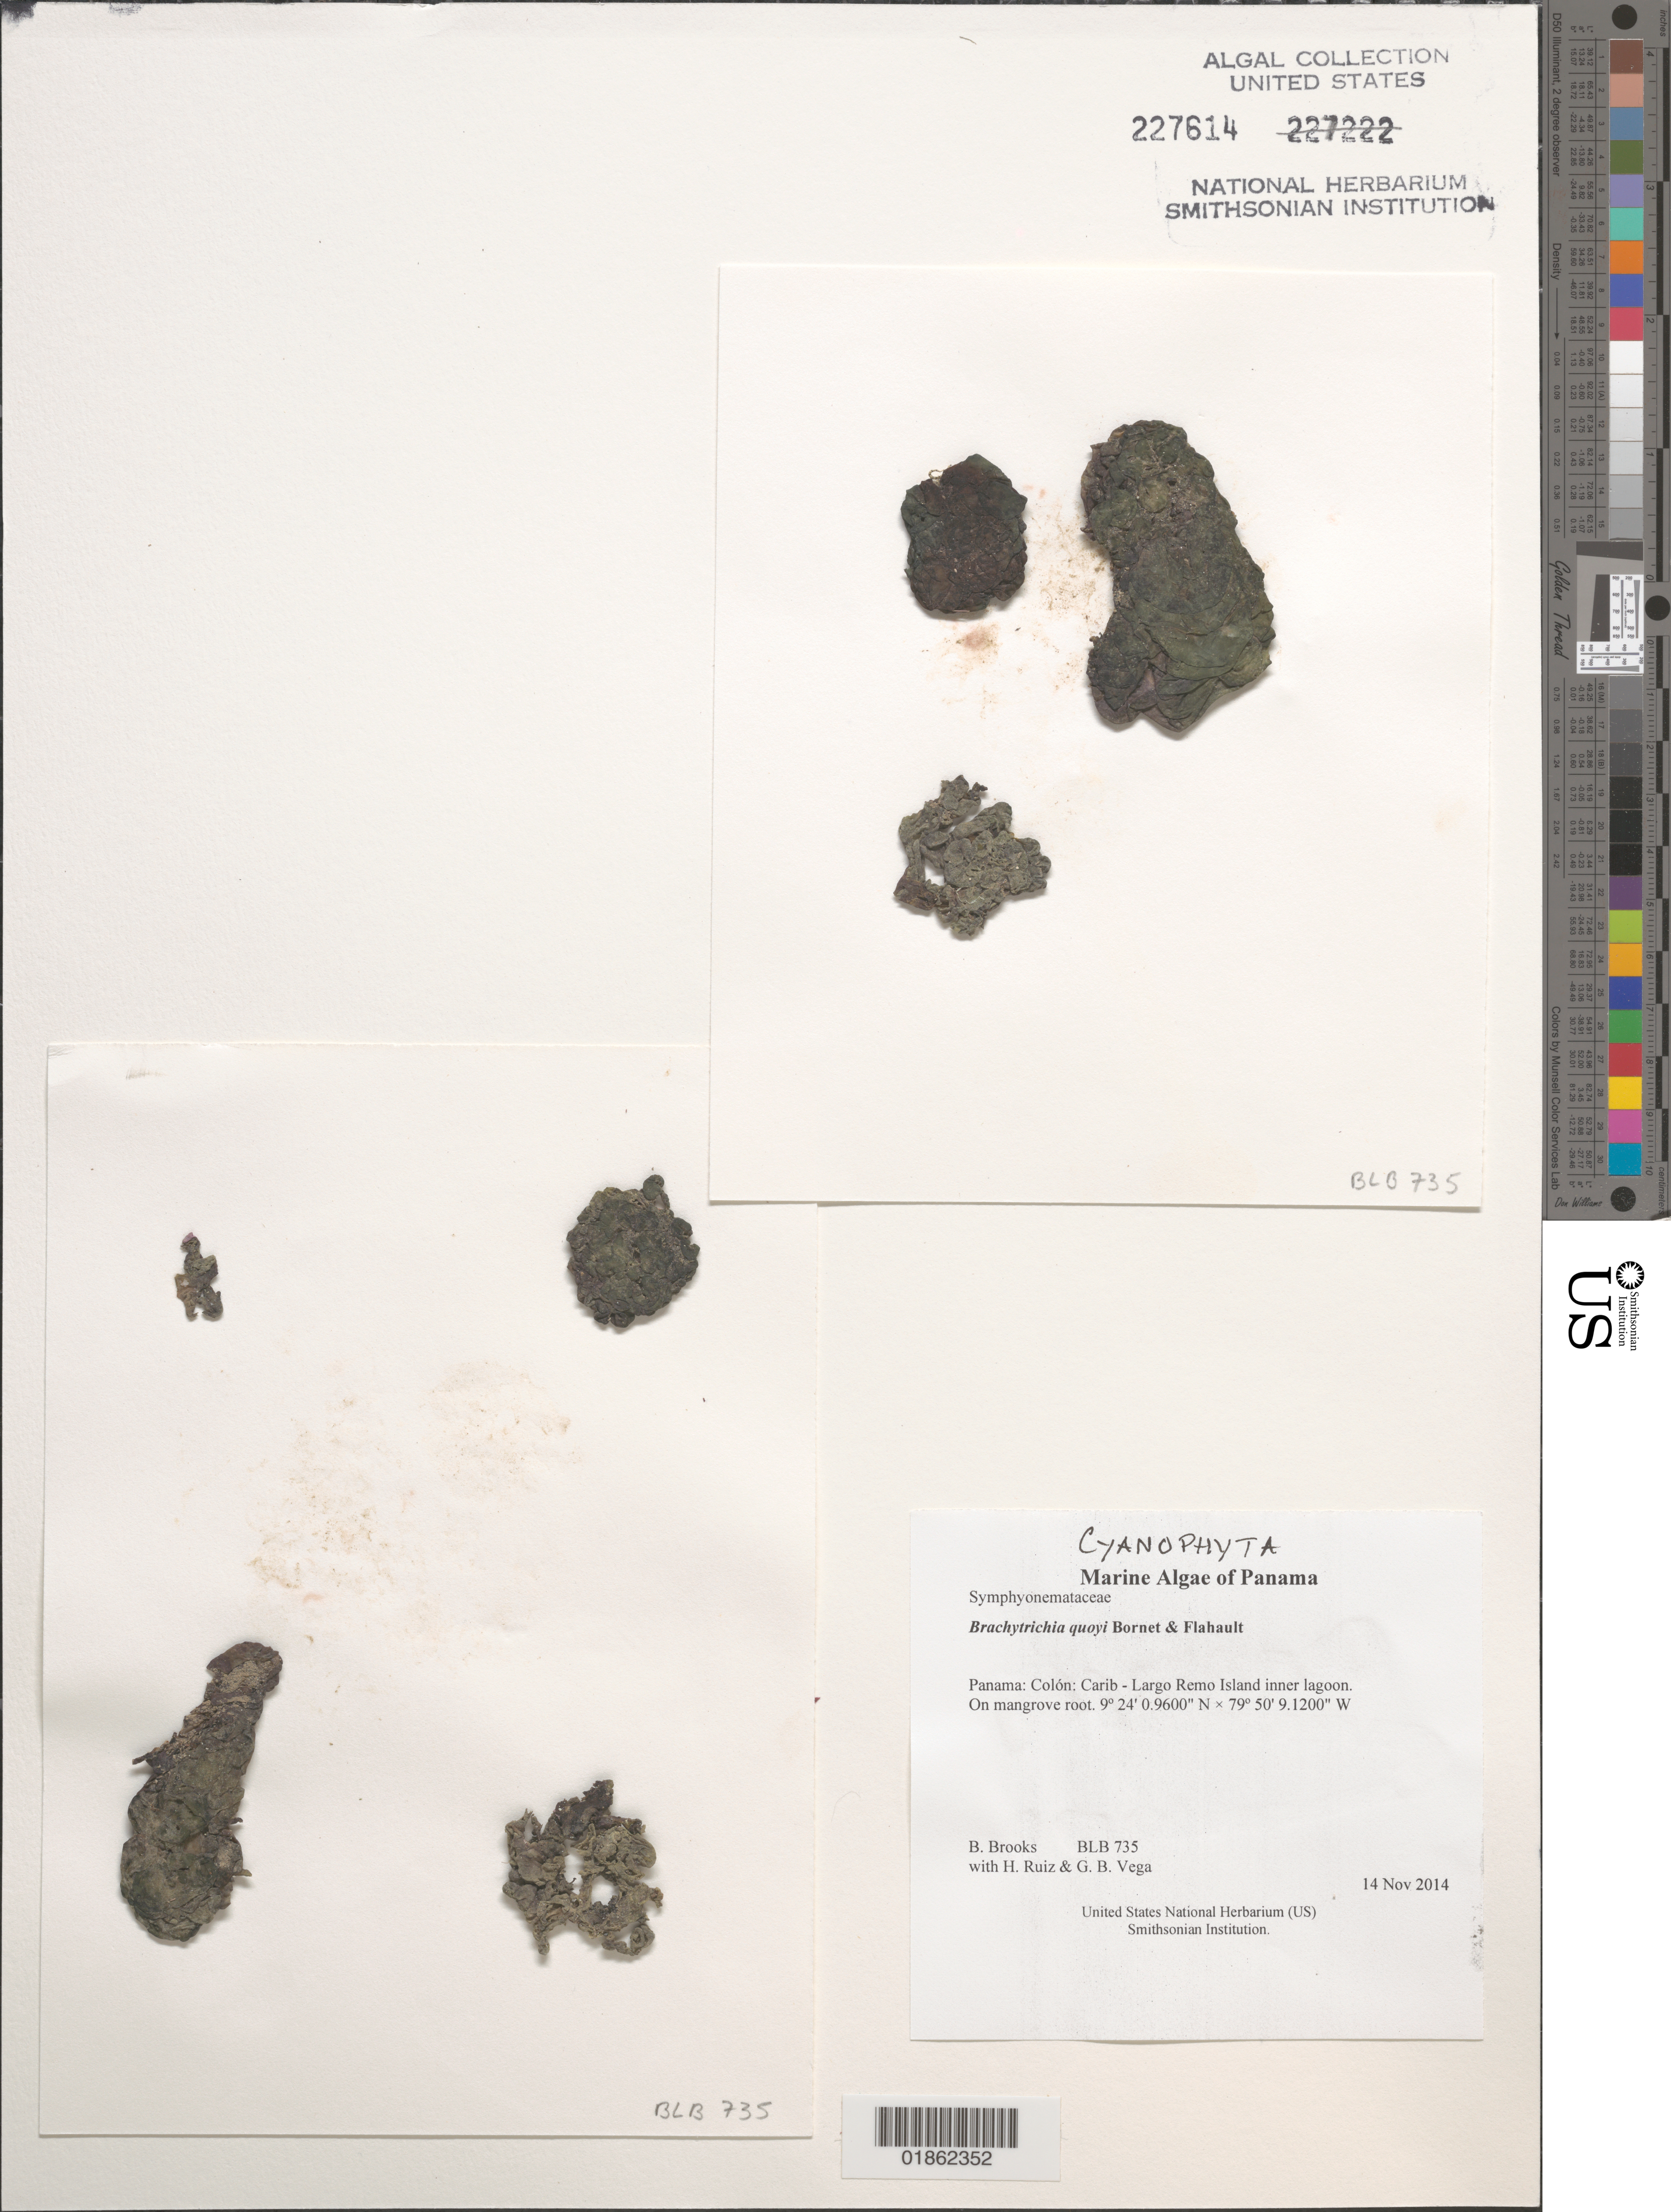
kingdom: Bacteria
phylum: Cyanobacteria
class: Cyanobacteriia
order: Cyanobacteriales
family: Scytonemataceae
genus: Brachytrichia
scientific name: Brachytrichia quoyi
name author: Bornet & Flahault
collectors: B. Brooks, H. Ruiz & G. B. Vega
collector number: BLB 735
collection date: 2014-11-14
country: Panama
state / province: Colón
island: Largo Remo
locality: Carib - Largo Remo Island inner lagoon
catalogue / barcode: US 227614